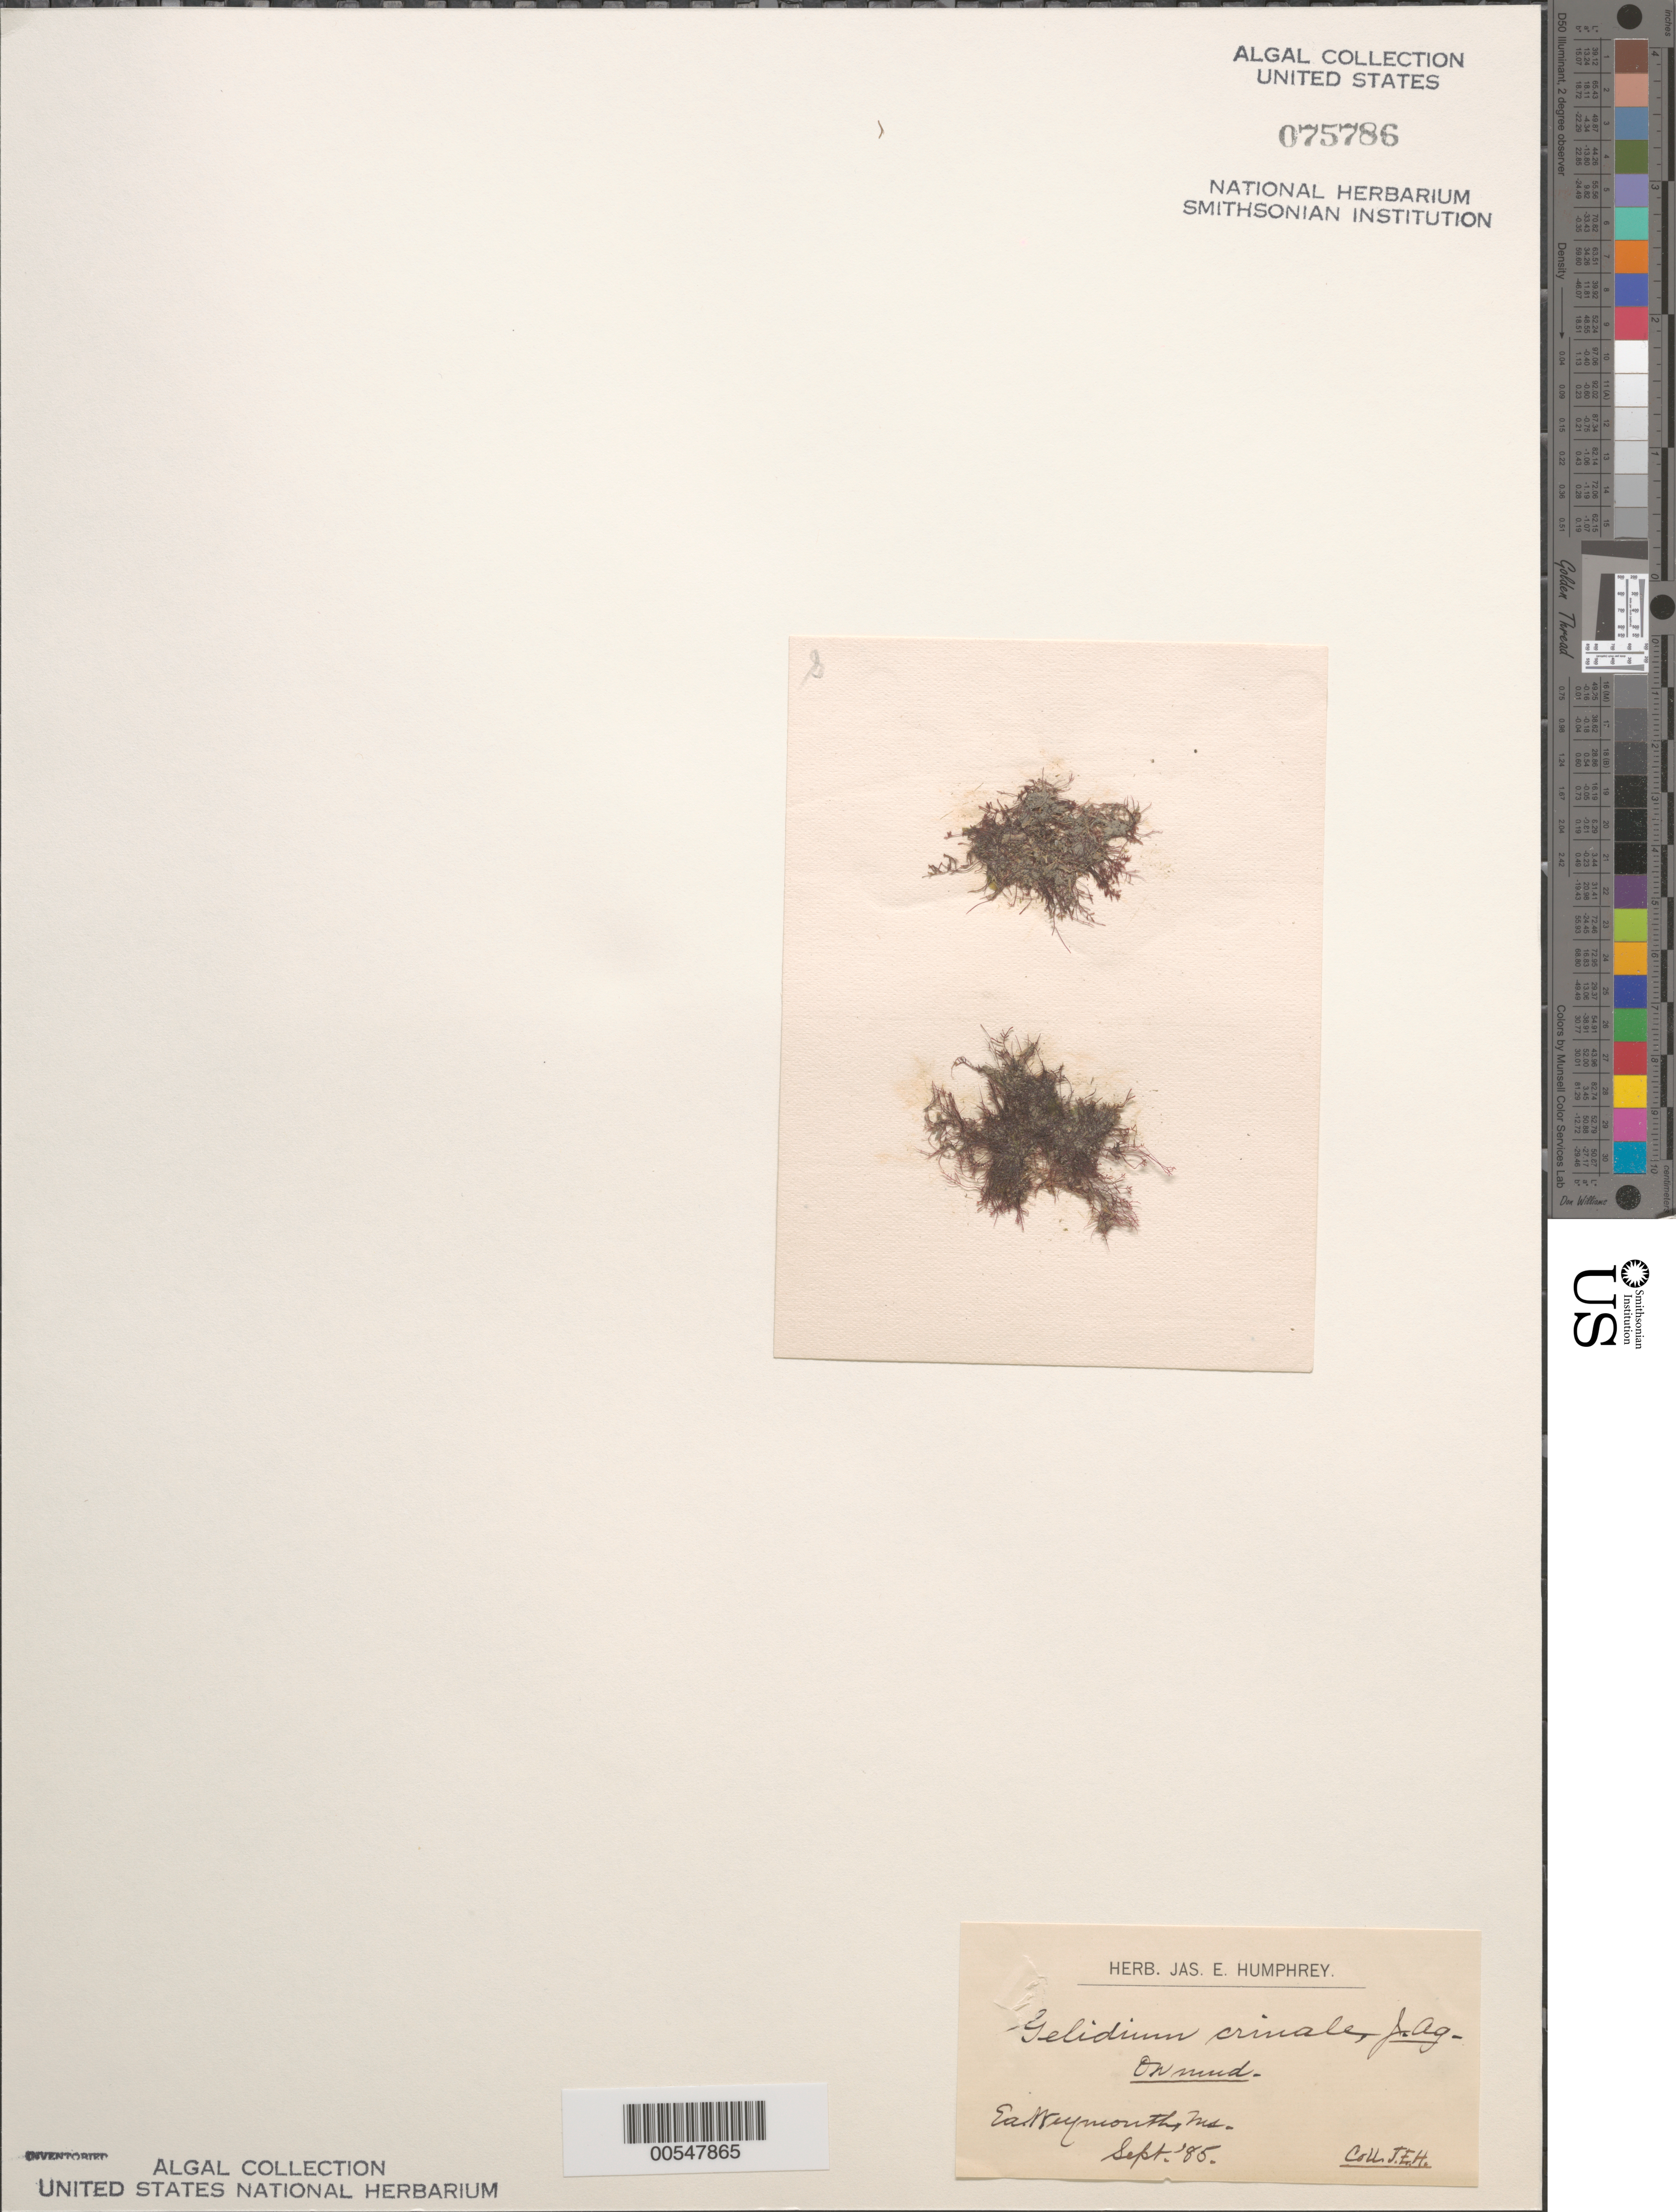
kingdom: Plantae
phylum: Rhodophyta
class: Florideophyceae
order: Gelidiales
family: Gelidiaceae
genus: Gelidium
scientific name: Gelidium crinale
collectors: J. Humphrey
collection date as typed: Sep 1895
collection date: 1895-09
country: United States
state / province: Massachusetts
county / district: Norfolk County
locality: East Weymouth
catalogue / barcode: US 75786